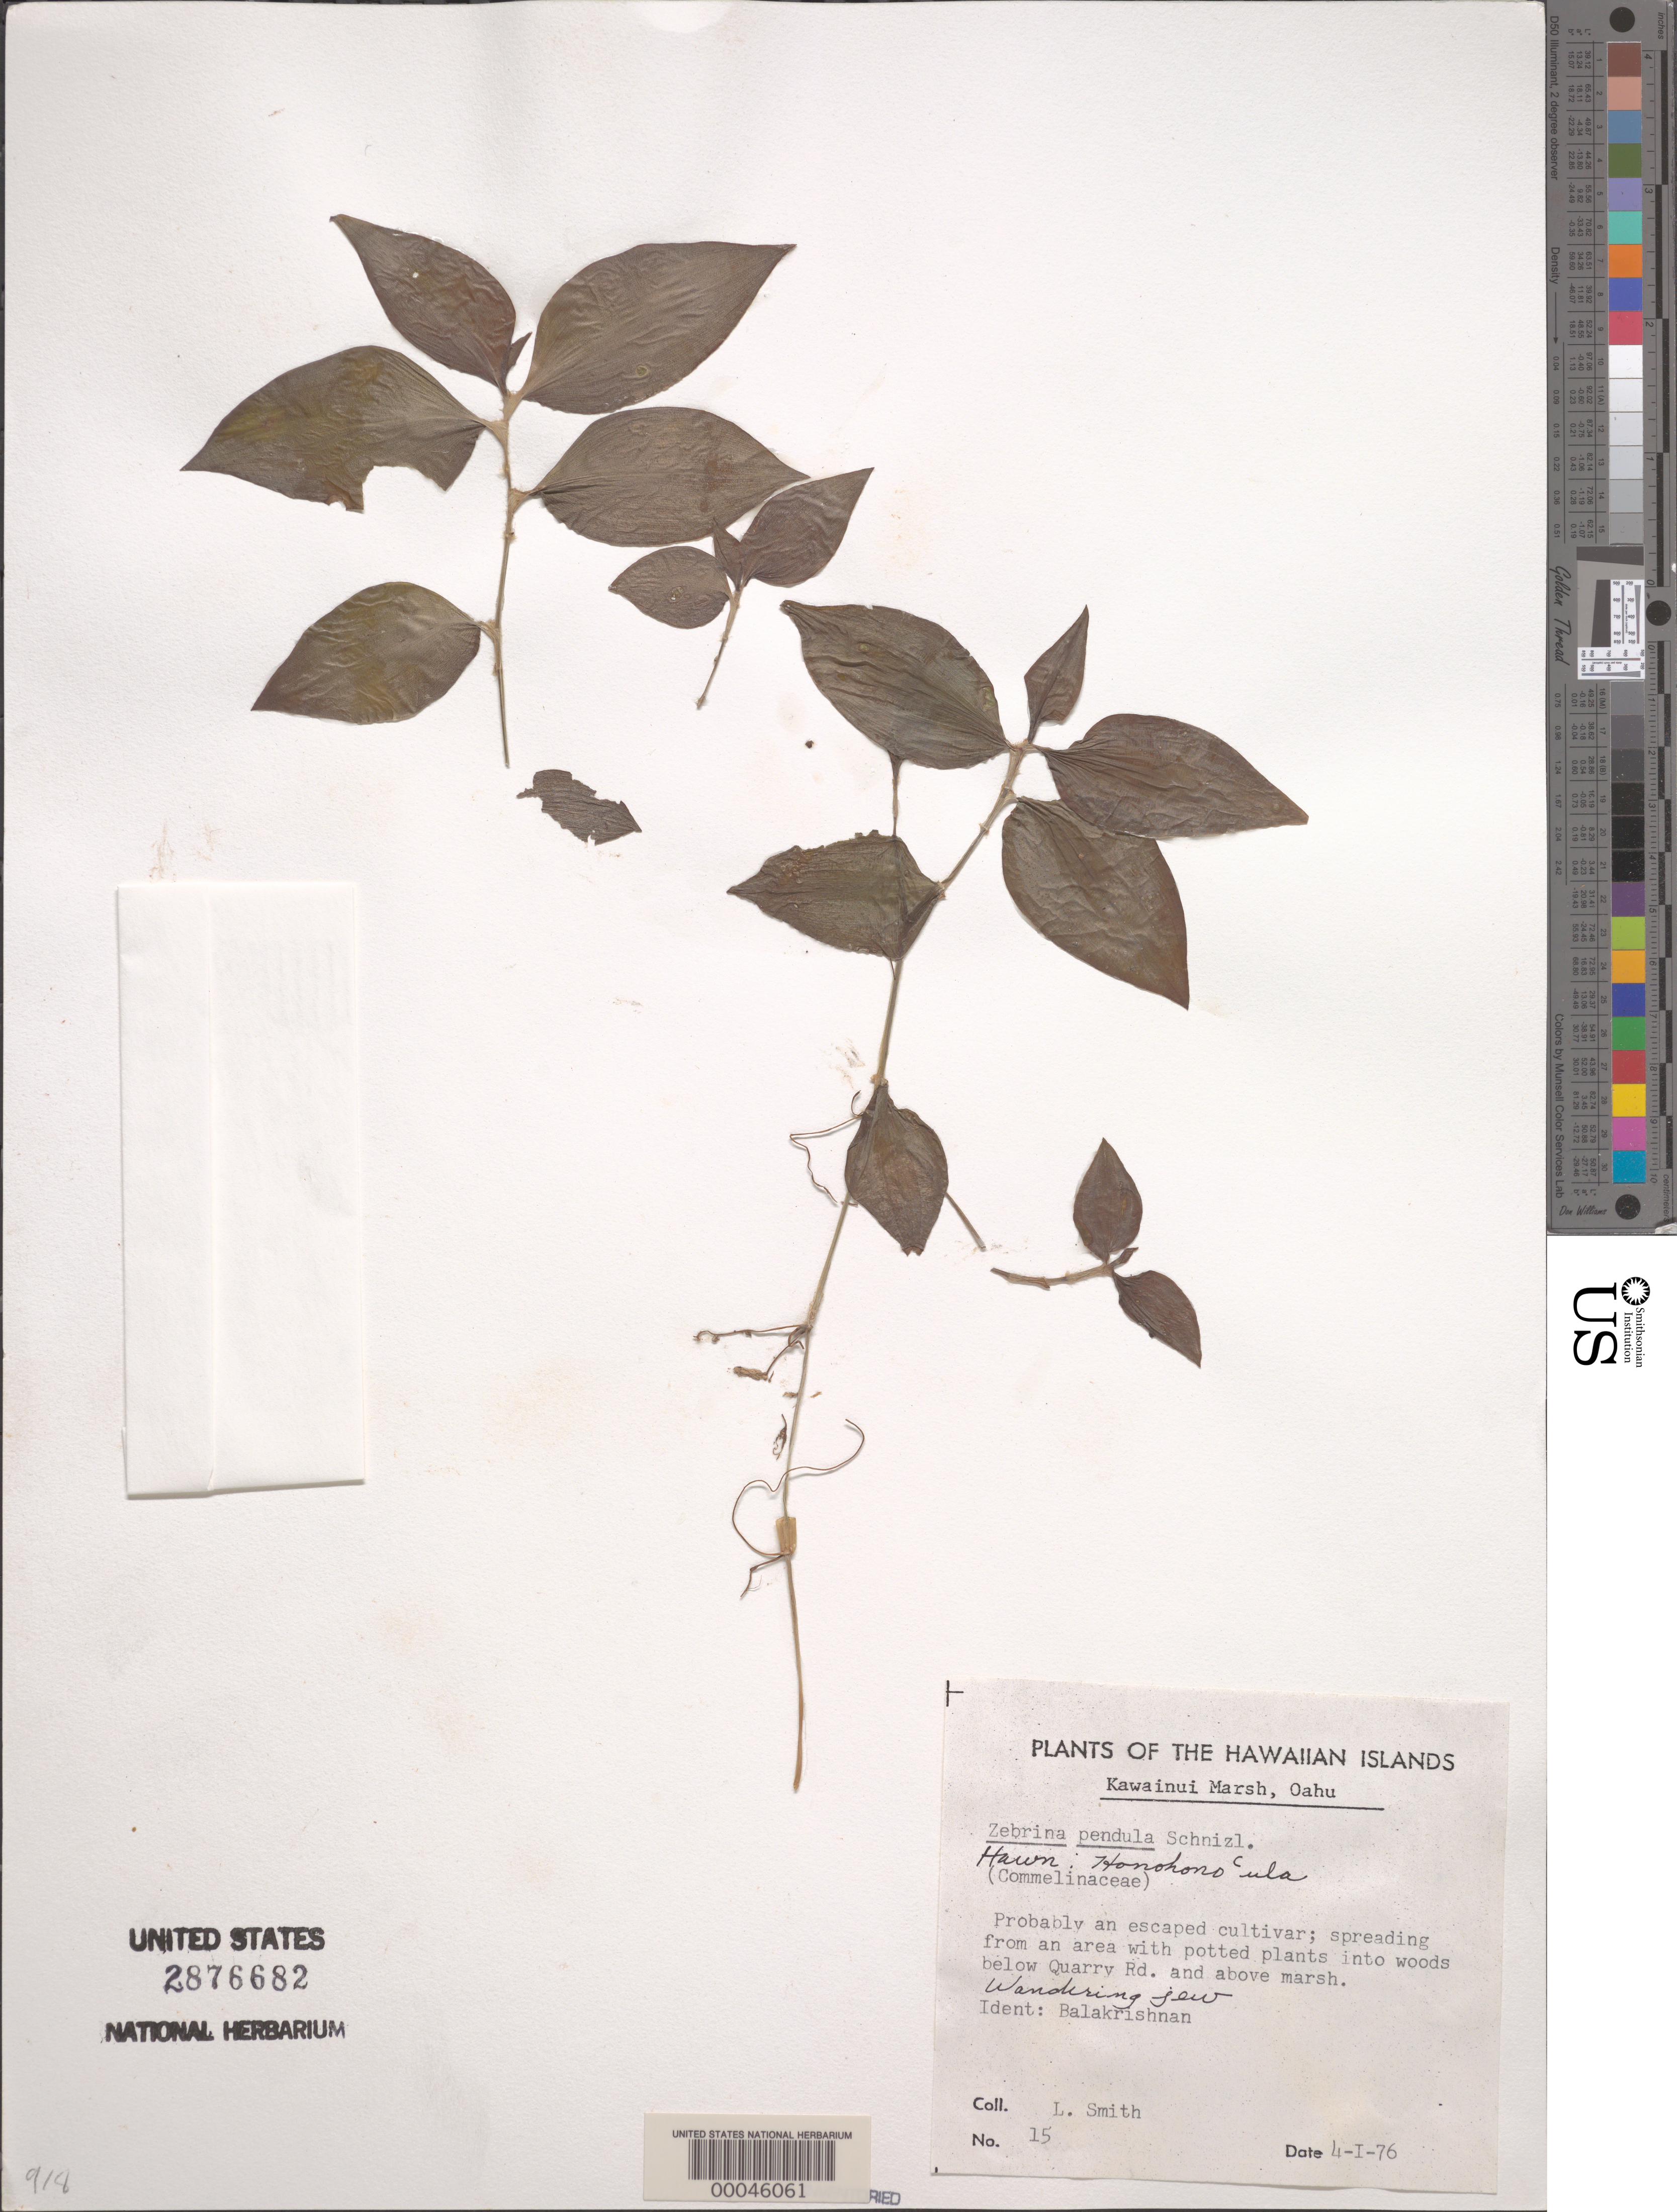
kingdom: Plantae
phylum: Tracheophyta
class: Liliopsida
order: Commelinales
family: Commelinaceae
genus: Tradescantia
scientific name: Tradescantia zebrina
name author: Bosse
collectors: L. Smith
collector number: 15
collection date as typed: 04 Oct 1976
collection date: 1976-10-04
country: United States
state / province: Hawaii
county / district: Honolulu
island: Oahu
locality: Oahu, near Kawainui marsh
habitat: Woods above marsh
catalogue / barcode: US 2876682